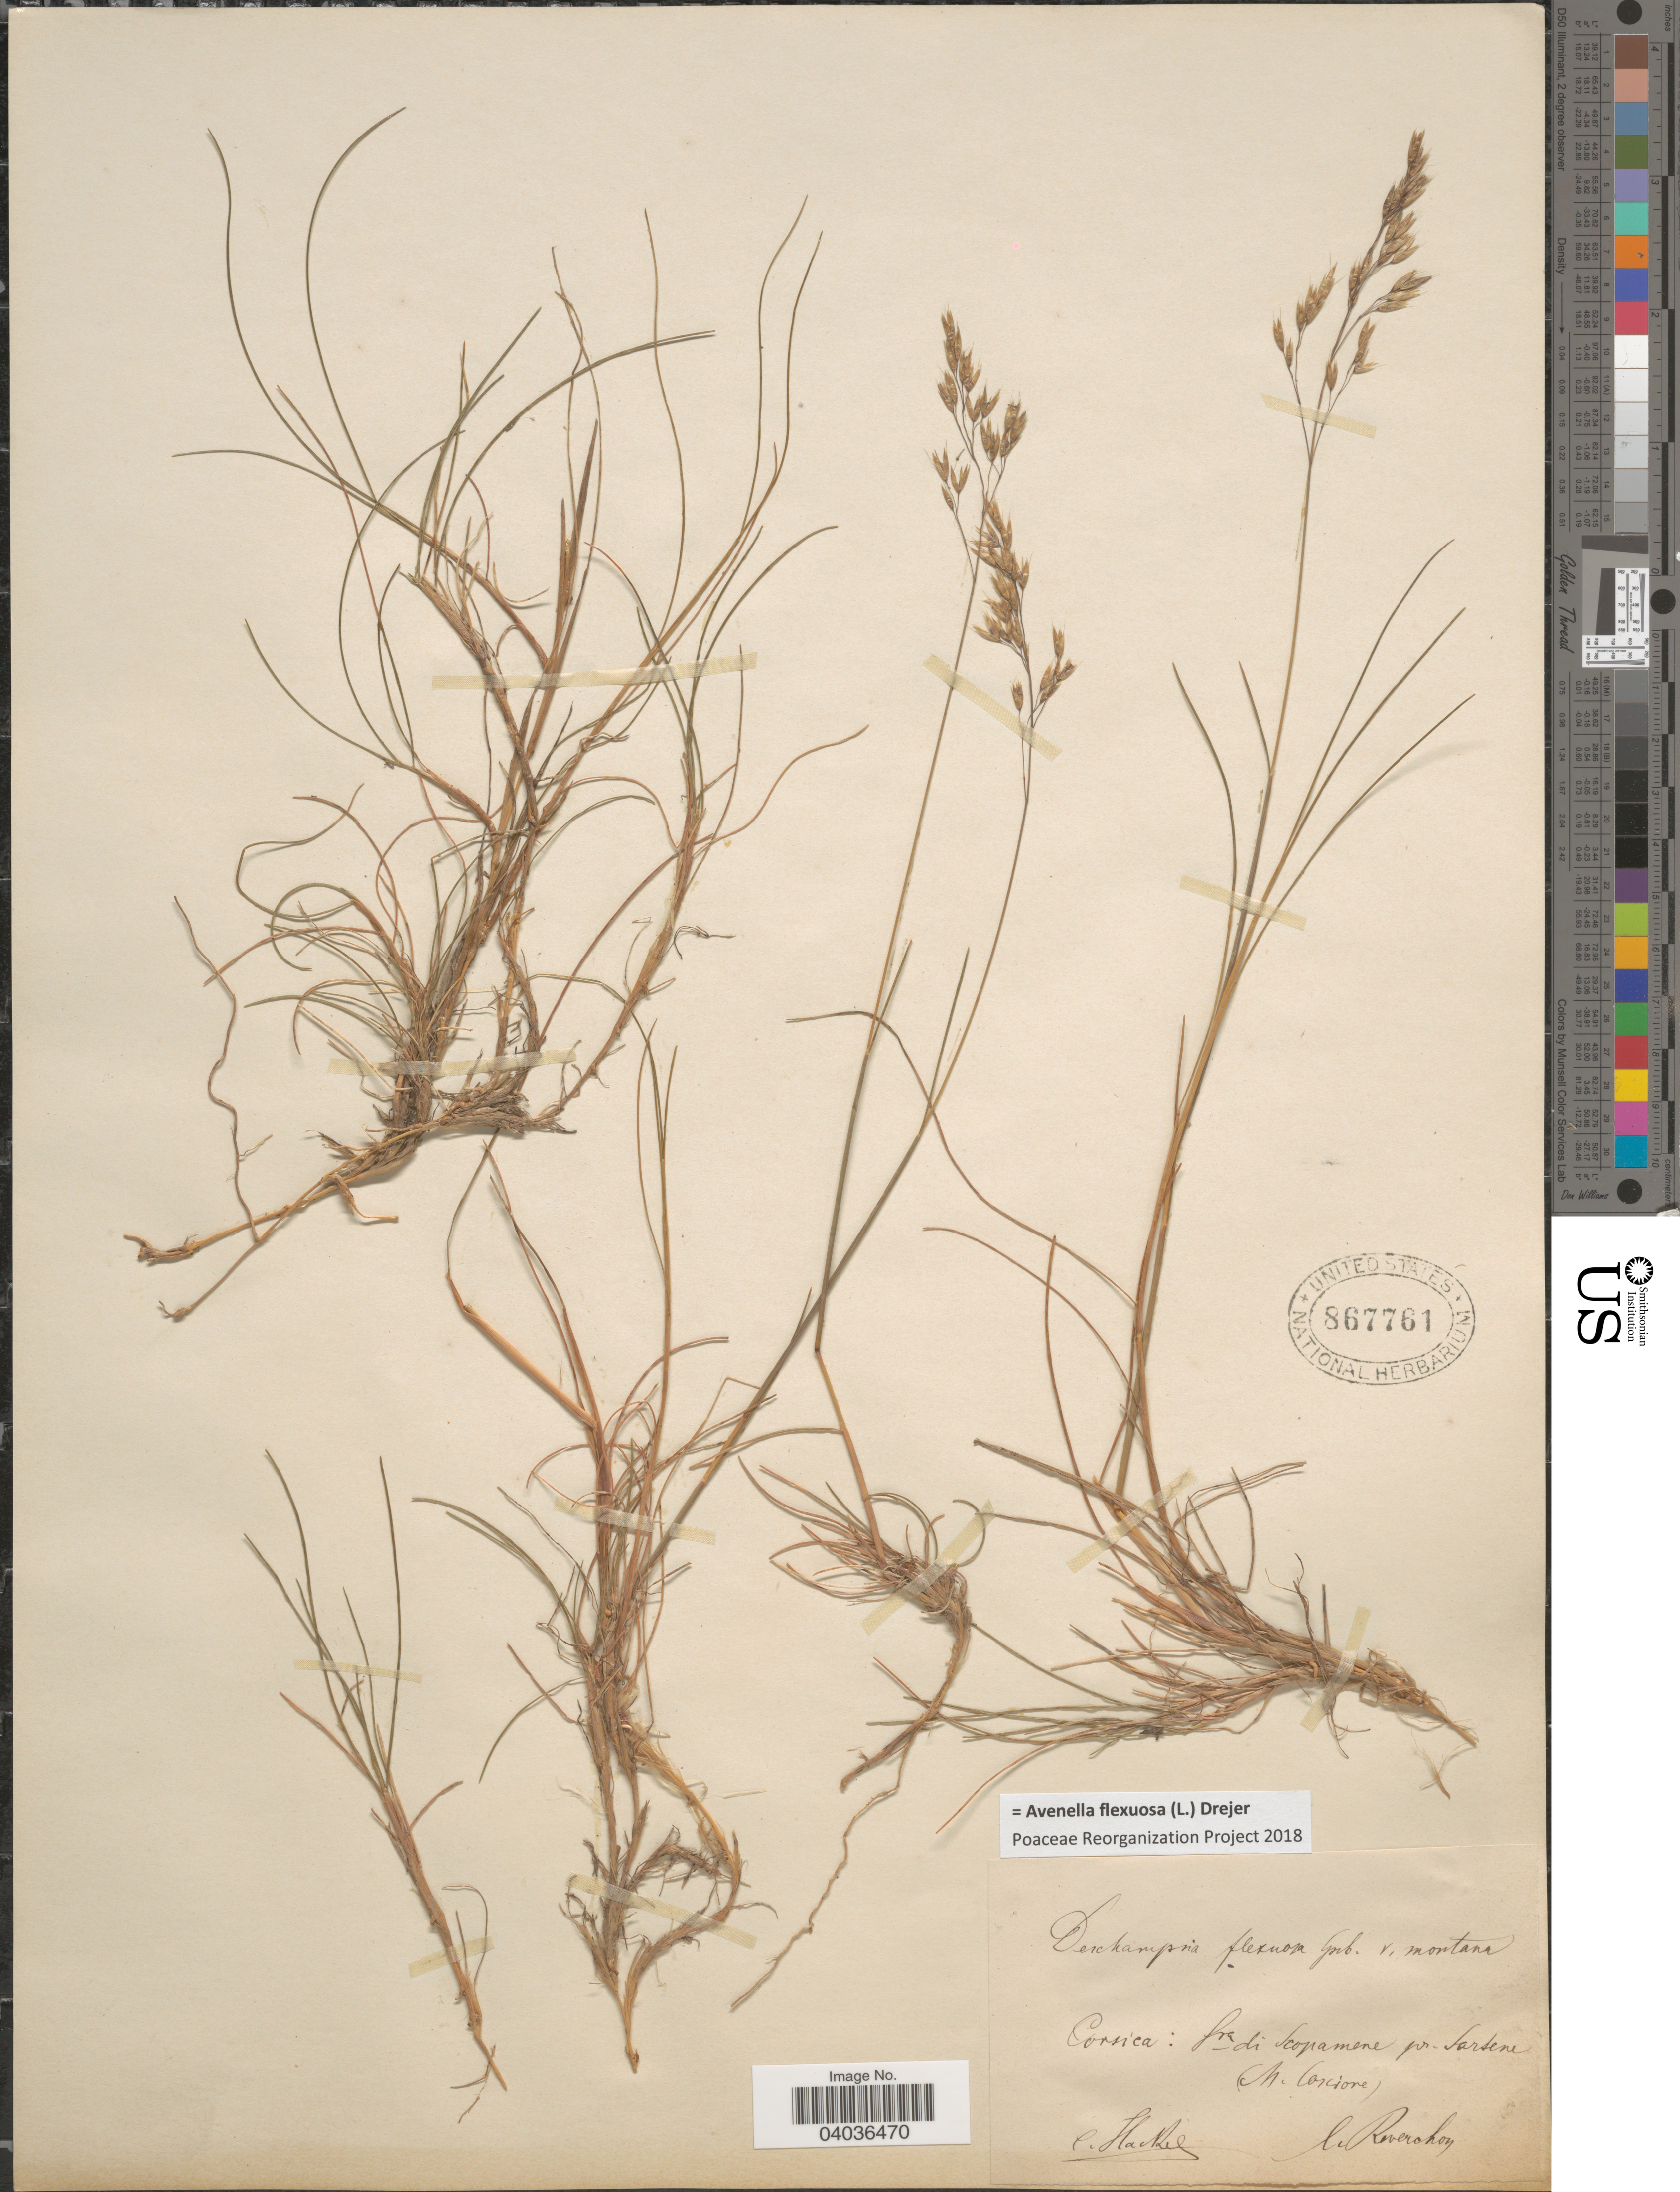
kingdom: Plantae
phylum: Tracheophyta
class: Liliopsida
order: Poales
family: Poaceae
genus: Avenella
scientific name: Avenella flexuosa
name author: (L.) Drejer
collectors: E. Hackel & -. Reverchon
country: France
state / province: Corsica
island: Corse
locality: Corsica: Sra di Scopamene pr. Sartene (M. Corsione).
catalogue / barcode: US 867761